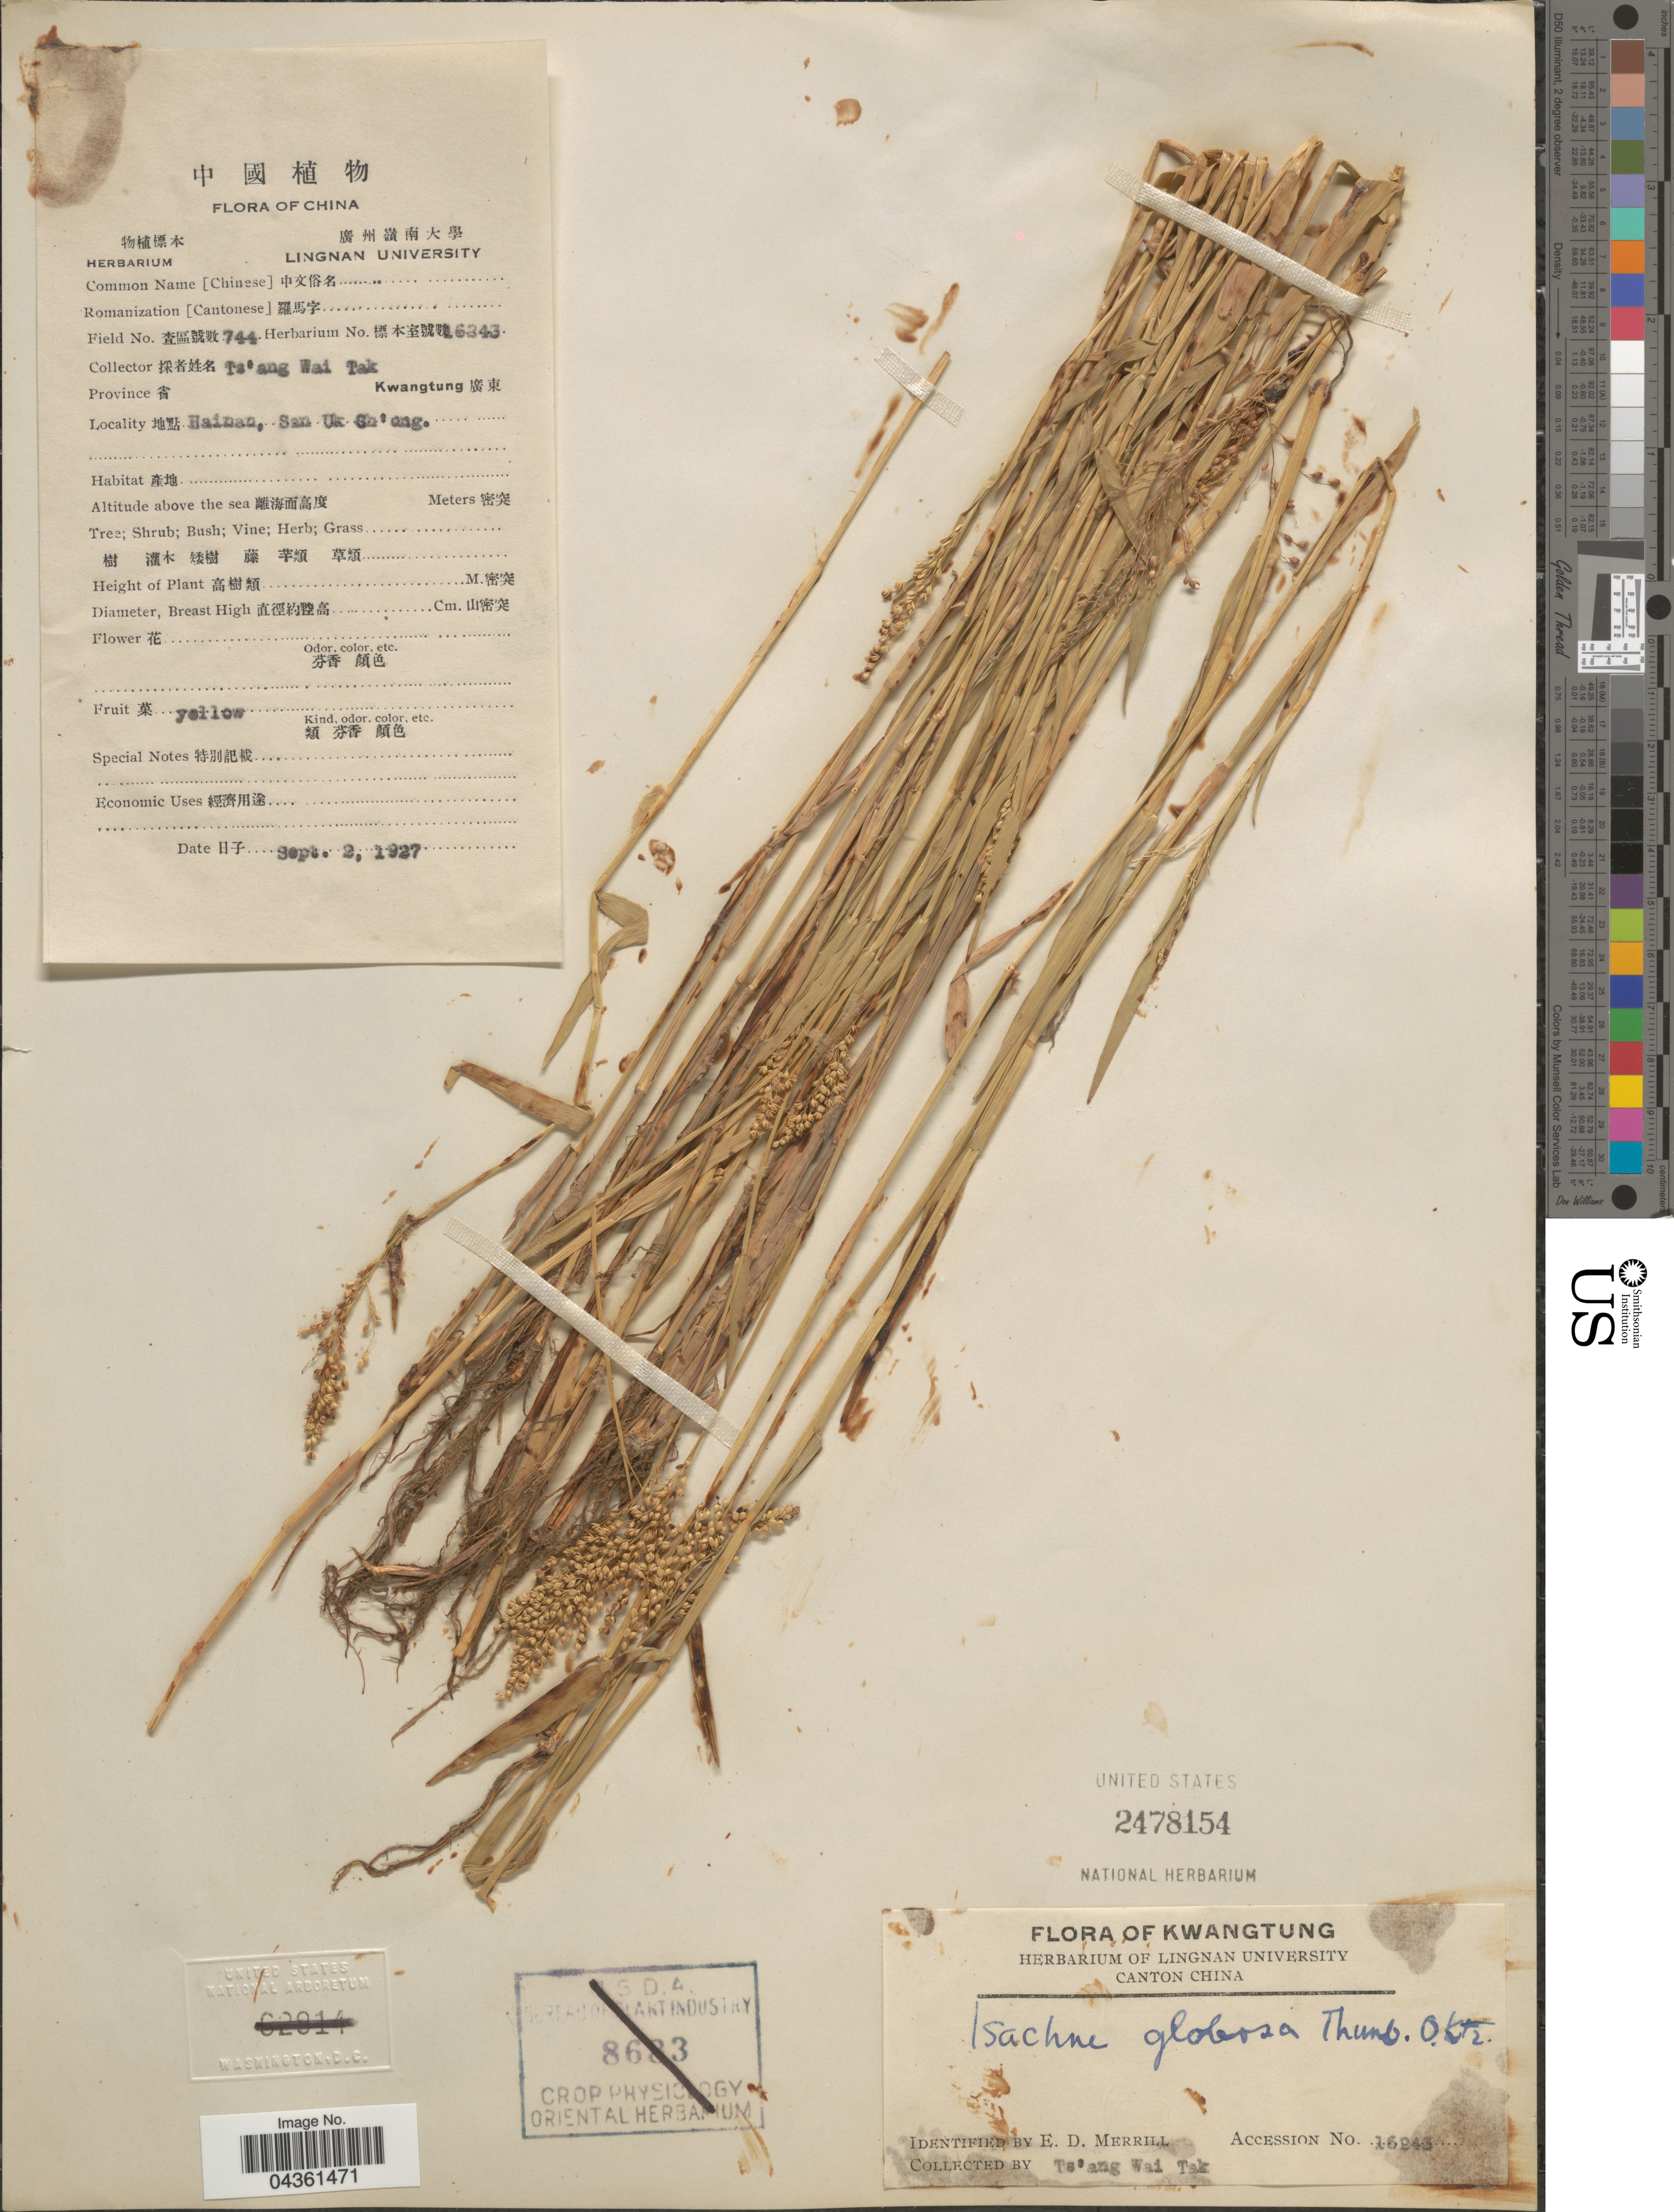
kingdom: Plantae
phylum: Tracheophyta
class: Liliopsida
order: Poales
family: Poaceae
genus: Isachne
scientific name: Isachne globosa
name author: (Thunb.) Kuntze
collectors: W. T. Tsang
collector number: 744/16243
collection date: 1927-09-02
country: China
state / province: Guangdong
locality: Province Kwangtung. Hainanm San Uk Gh'ang.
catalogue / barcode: US 2478154